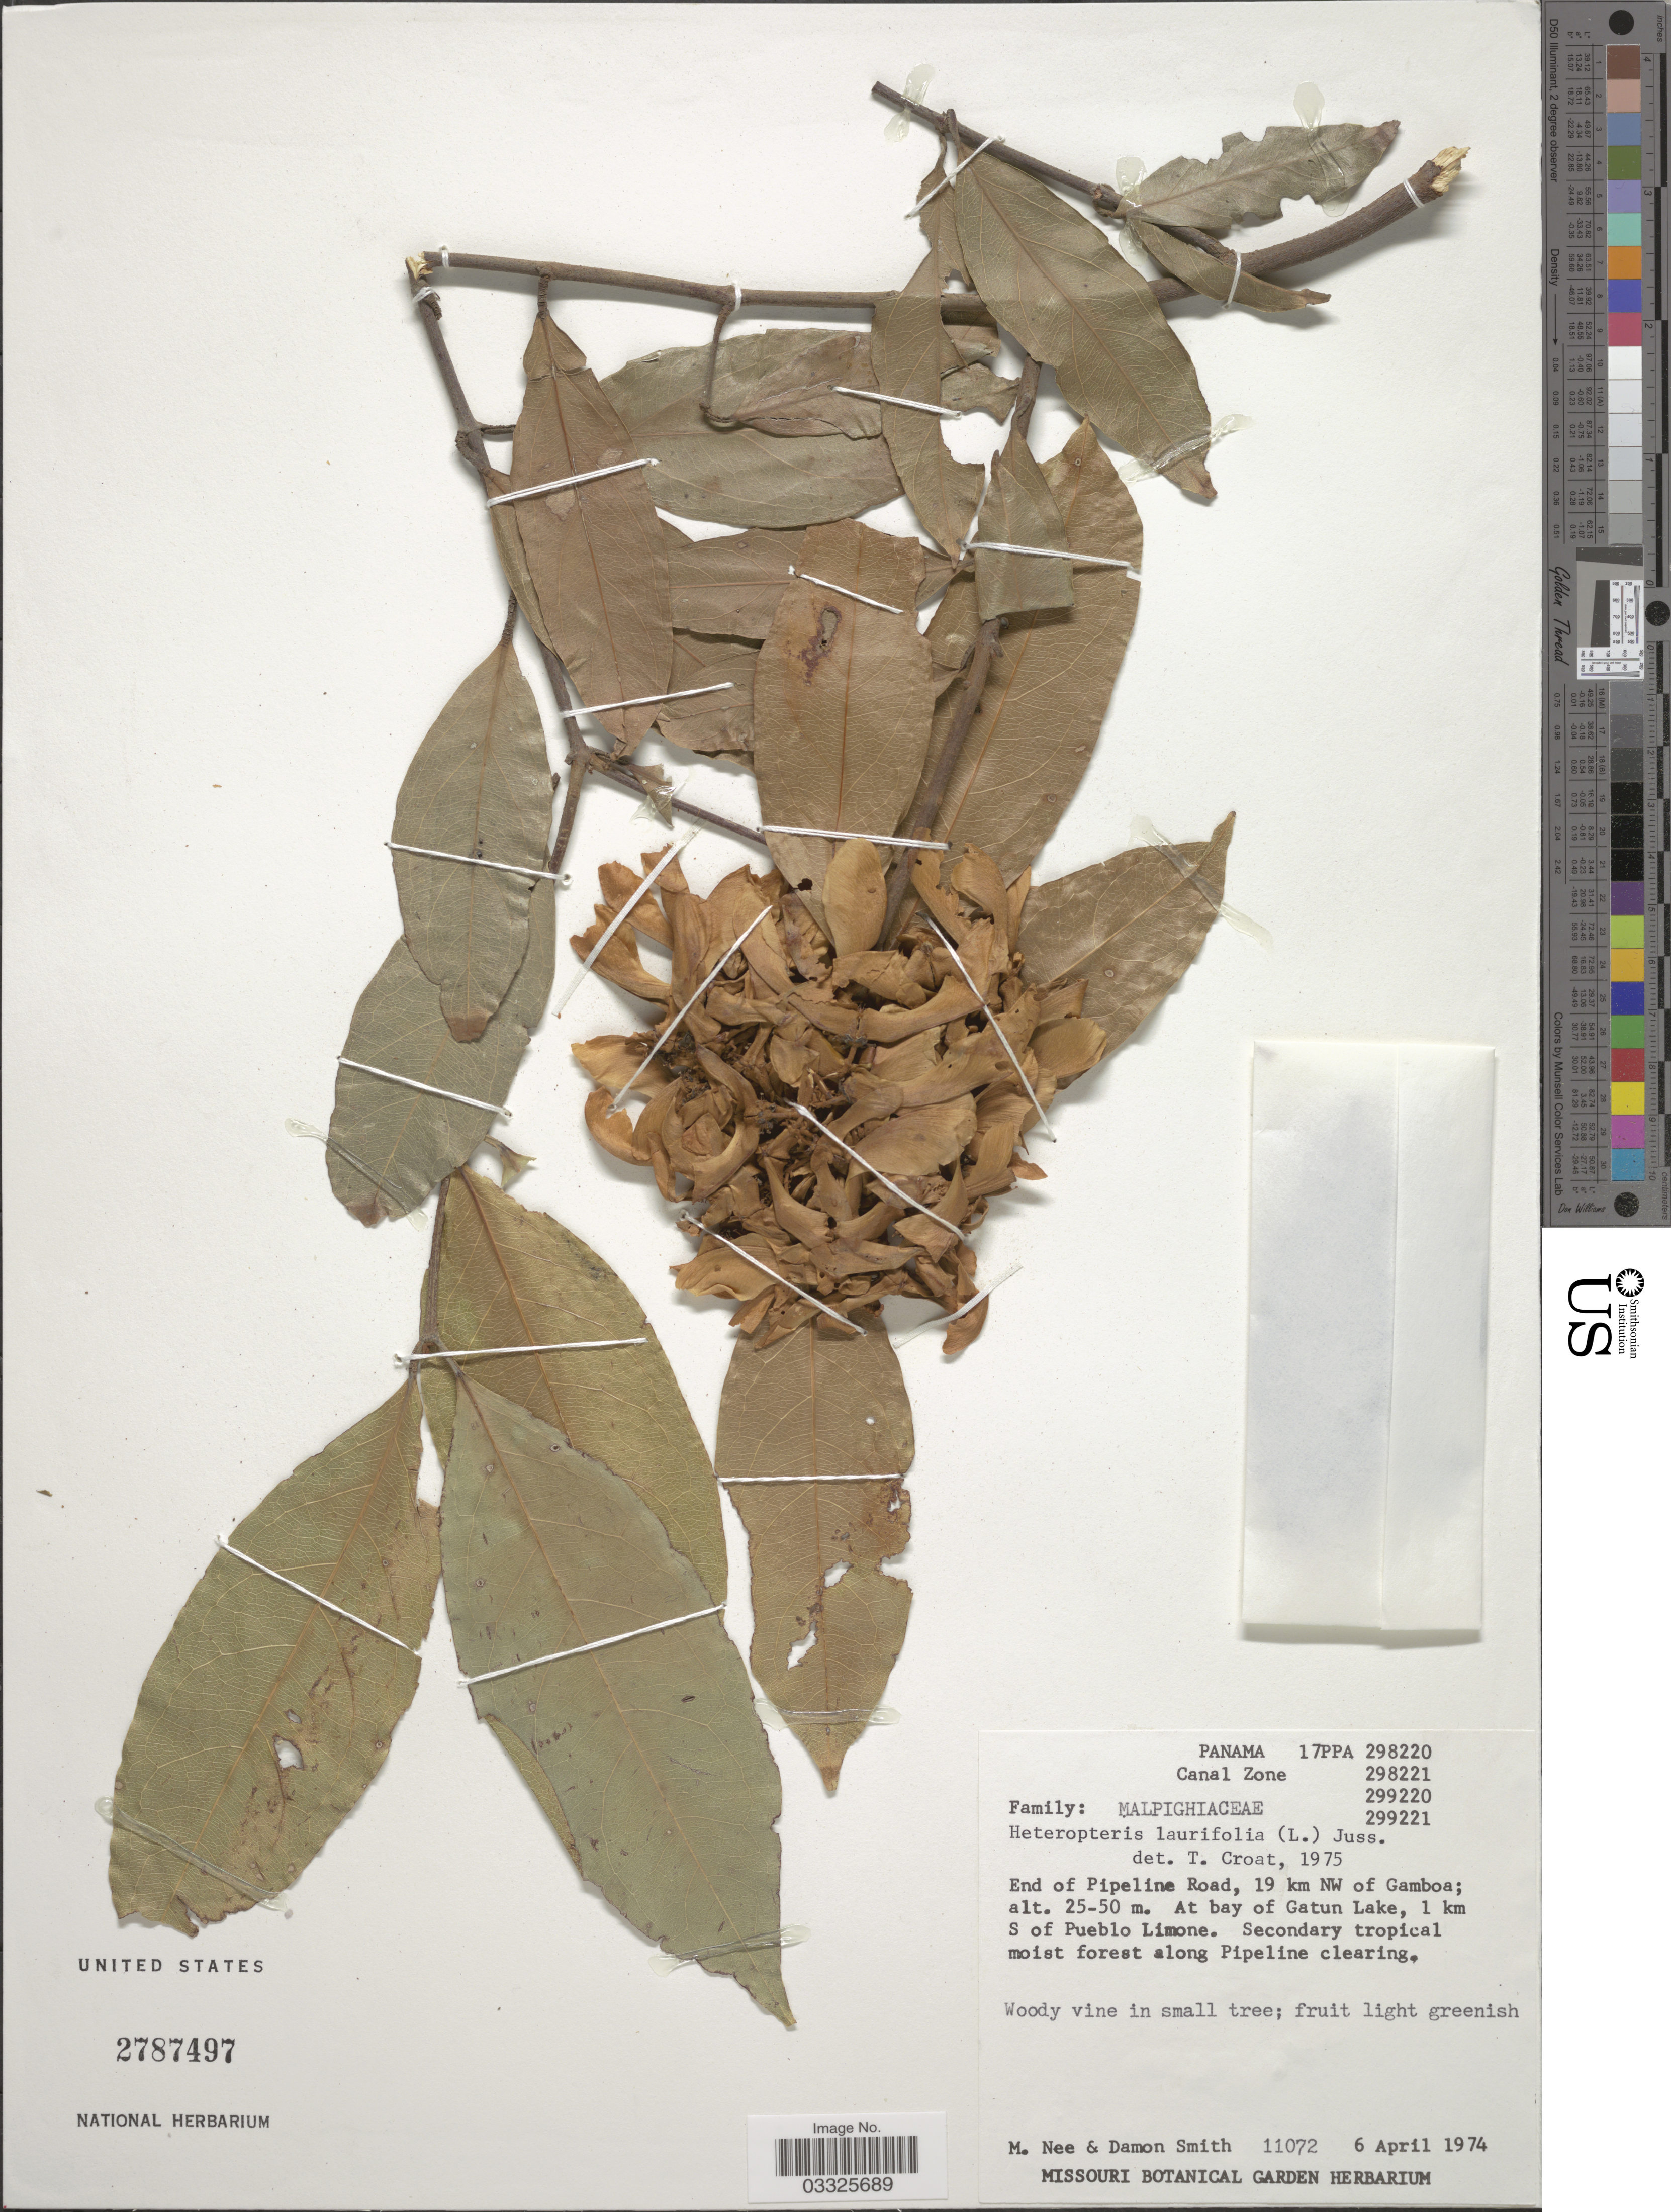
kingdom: Plantae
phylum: Tracheophyta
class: Magnoliopsida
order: Malpighiales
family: Malpighiaceae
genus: Heteropterys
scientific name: Heteropterys laurifolia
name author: (L.) A. Juss.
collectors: M. Nee & D. A. Smith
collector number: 11072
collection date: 1974-04-06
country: Panama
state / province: Colón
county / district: Canal Zone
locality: Canal Zone. End of Pipeline Road, 19 km NW of Gamboa. At bay of Gatun Lake, 1 km S of Pueblo Limone.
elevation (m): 25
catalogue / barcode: US 2787497